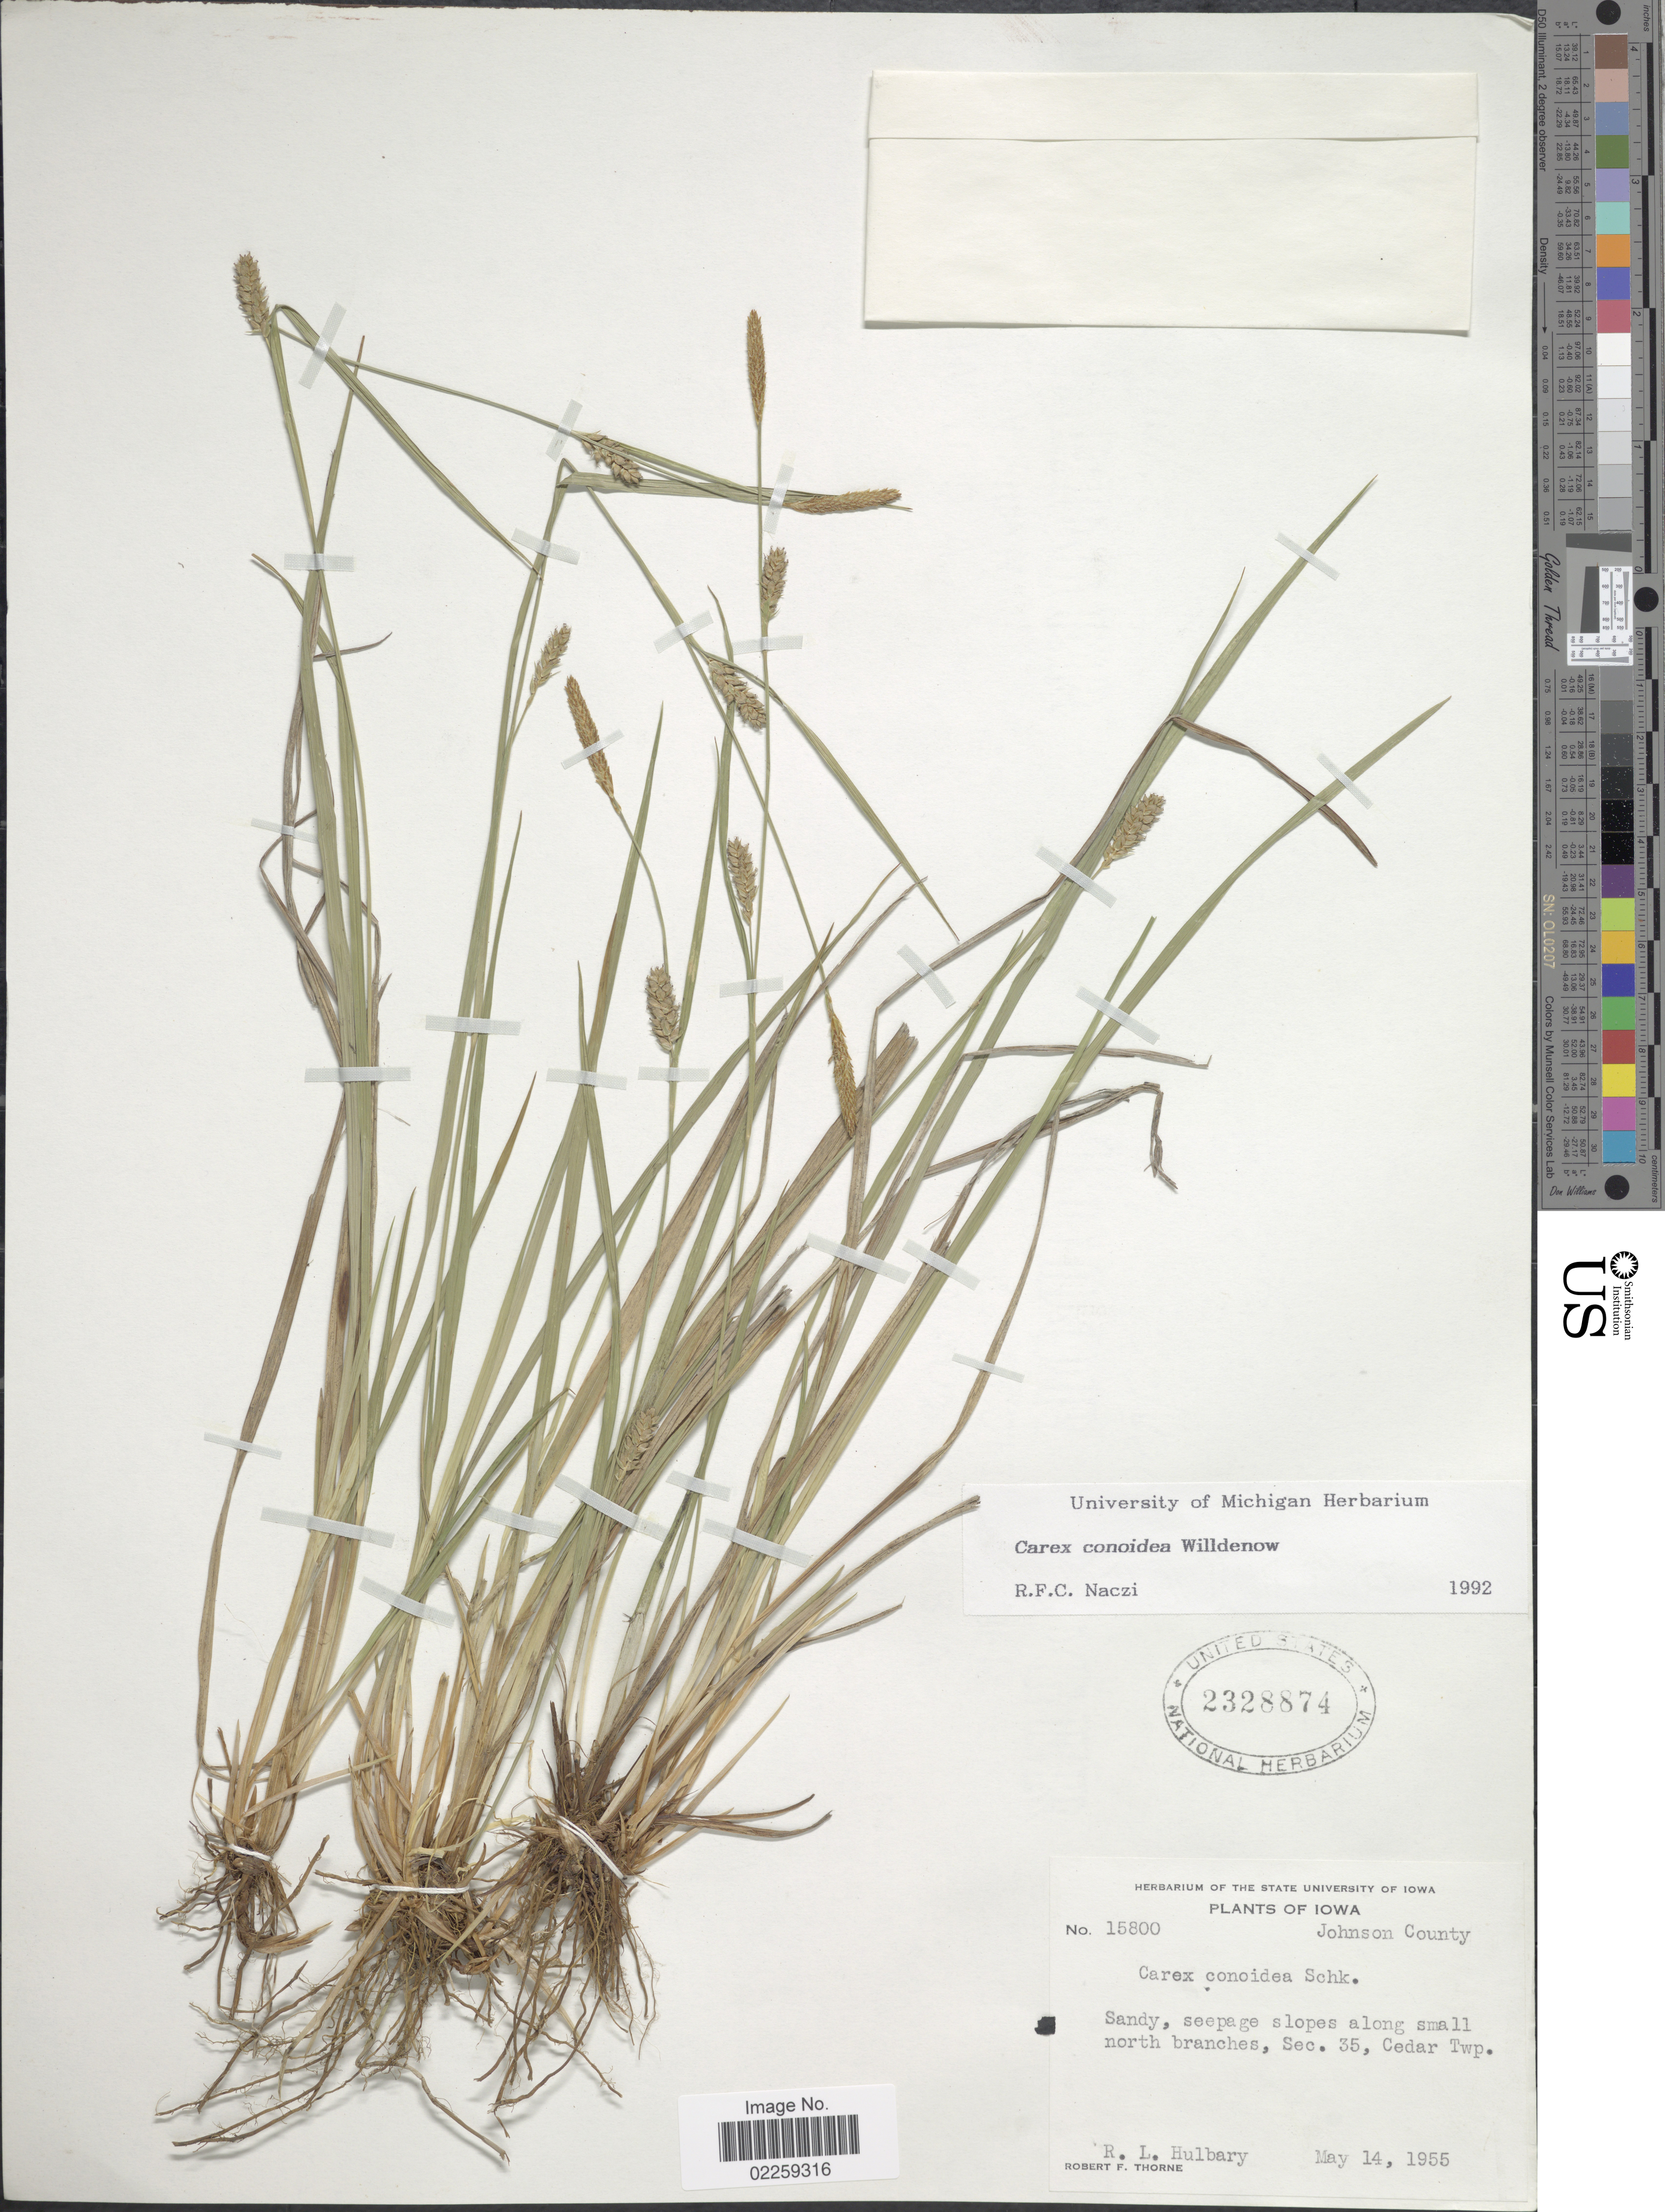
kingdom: Plantae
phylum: Tracheophyta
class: Liliopsida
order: Poales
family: Cyperaceae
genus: Carex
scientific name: Carex conoidea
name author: Willd.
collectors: R. Hulbary & R. F. Thorne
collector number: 15800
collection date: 1955-05-14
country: United States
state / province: Iowa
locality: Johnston County, slopes along small north branches, Sec. 25, Cedar Twp.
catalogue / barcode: US 2328874